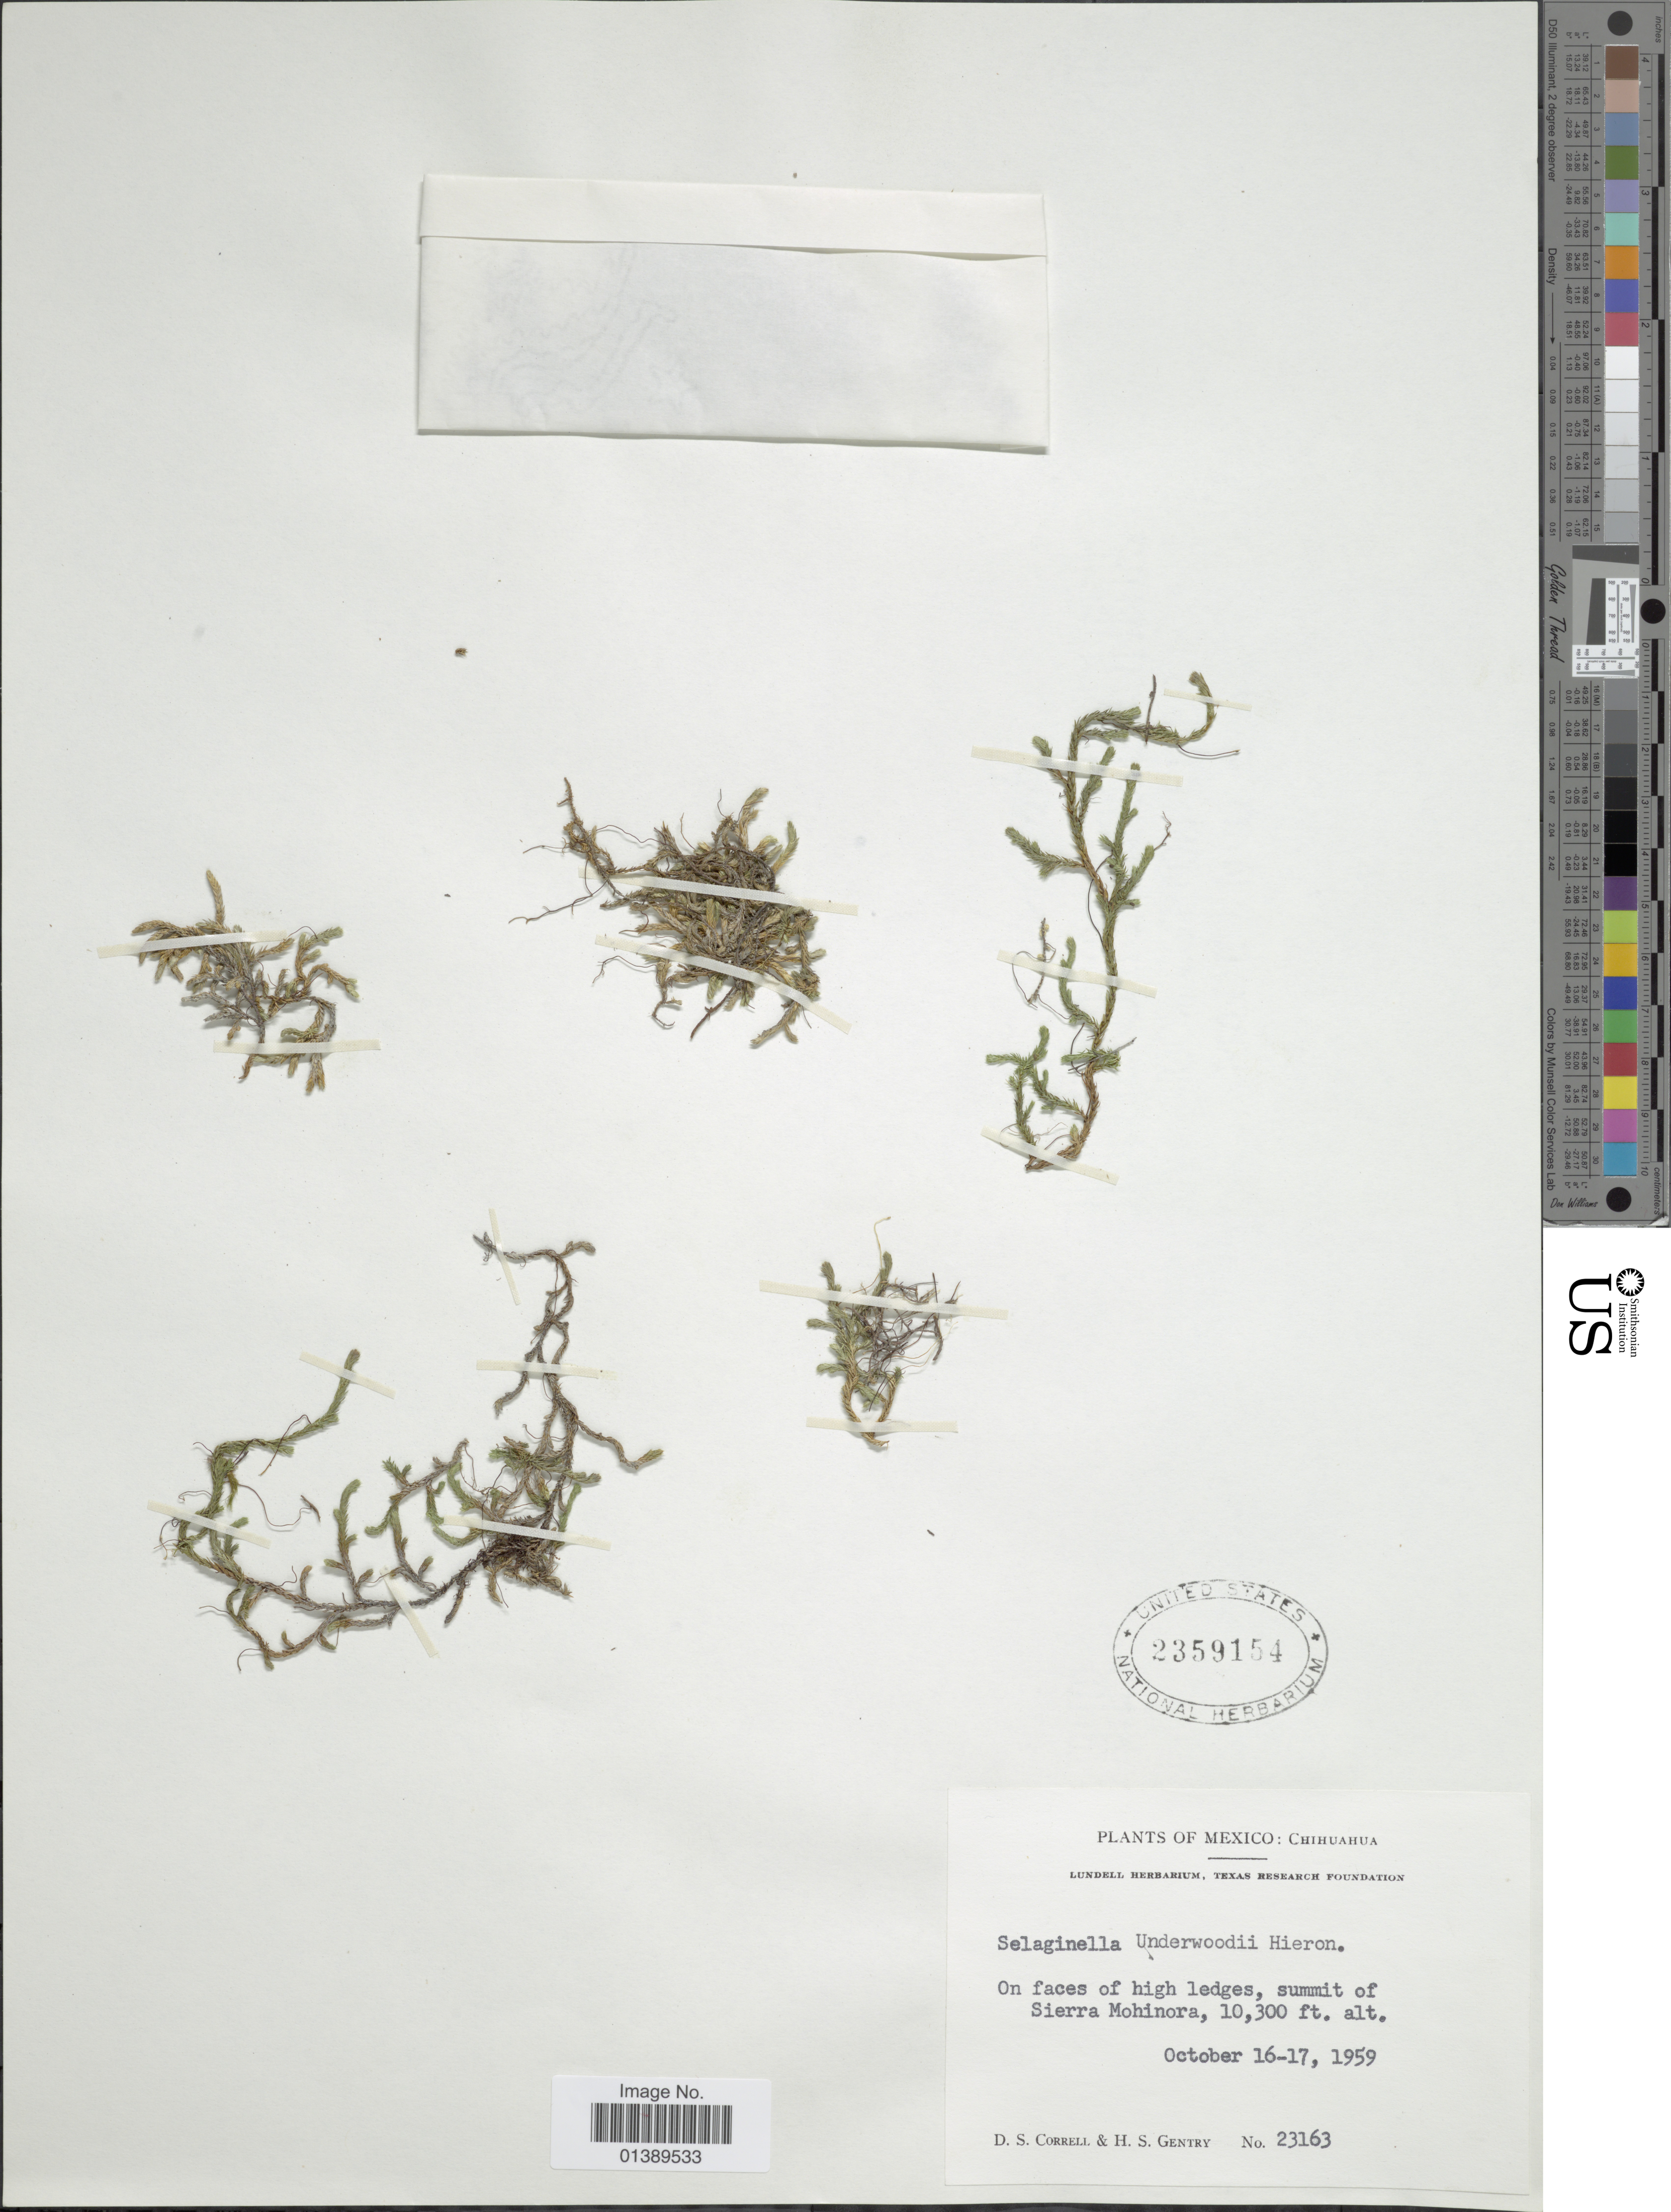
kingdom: Plantae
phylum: Tracheophyta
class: Lycopodiopsida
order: Selaginellales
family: Selaginellaceae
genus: Selaginella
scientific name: Selaginella underwoodii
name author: Hieron.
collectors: D. S. Correll & H. S. Gentry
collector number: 23163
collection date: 1959-10-16/1959-10-17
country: Mexico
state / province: Chihuahua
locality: Summit of Sierra Mohinora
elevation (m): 3139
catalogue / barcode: US 2359154